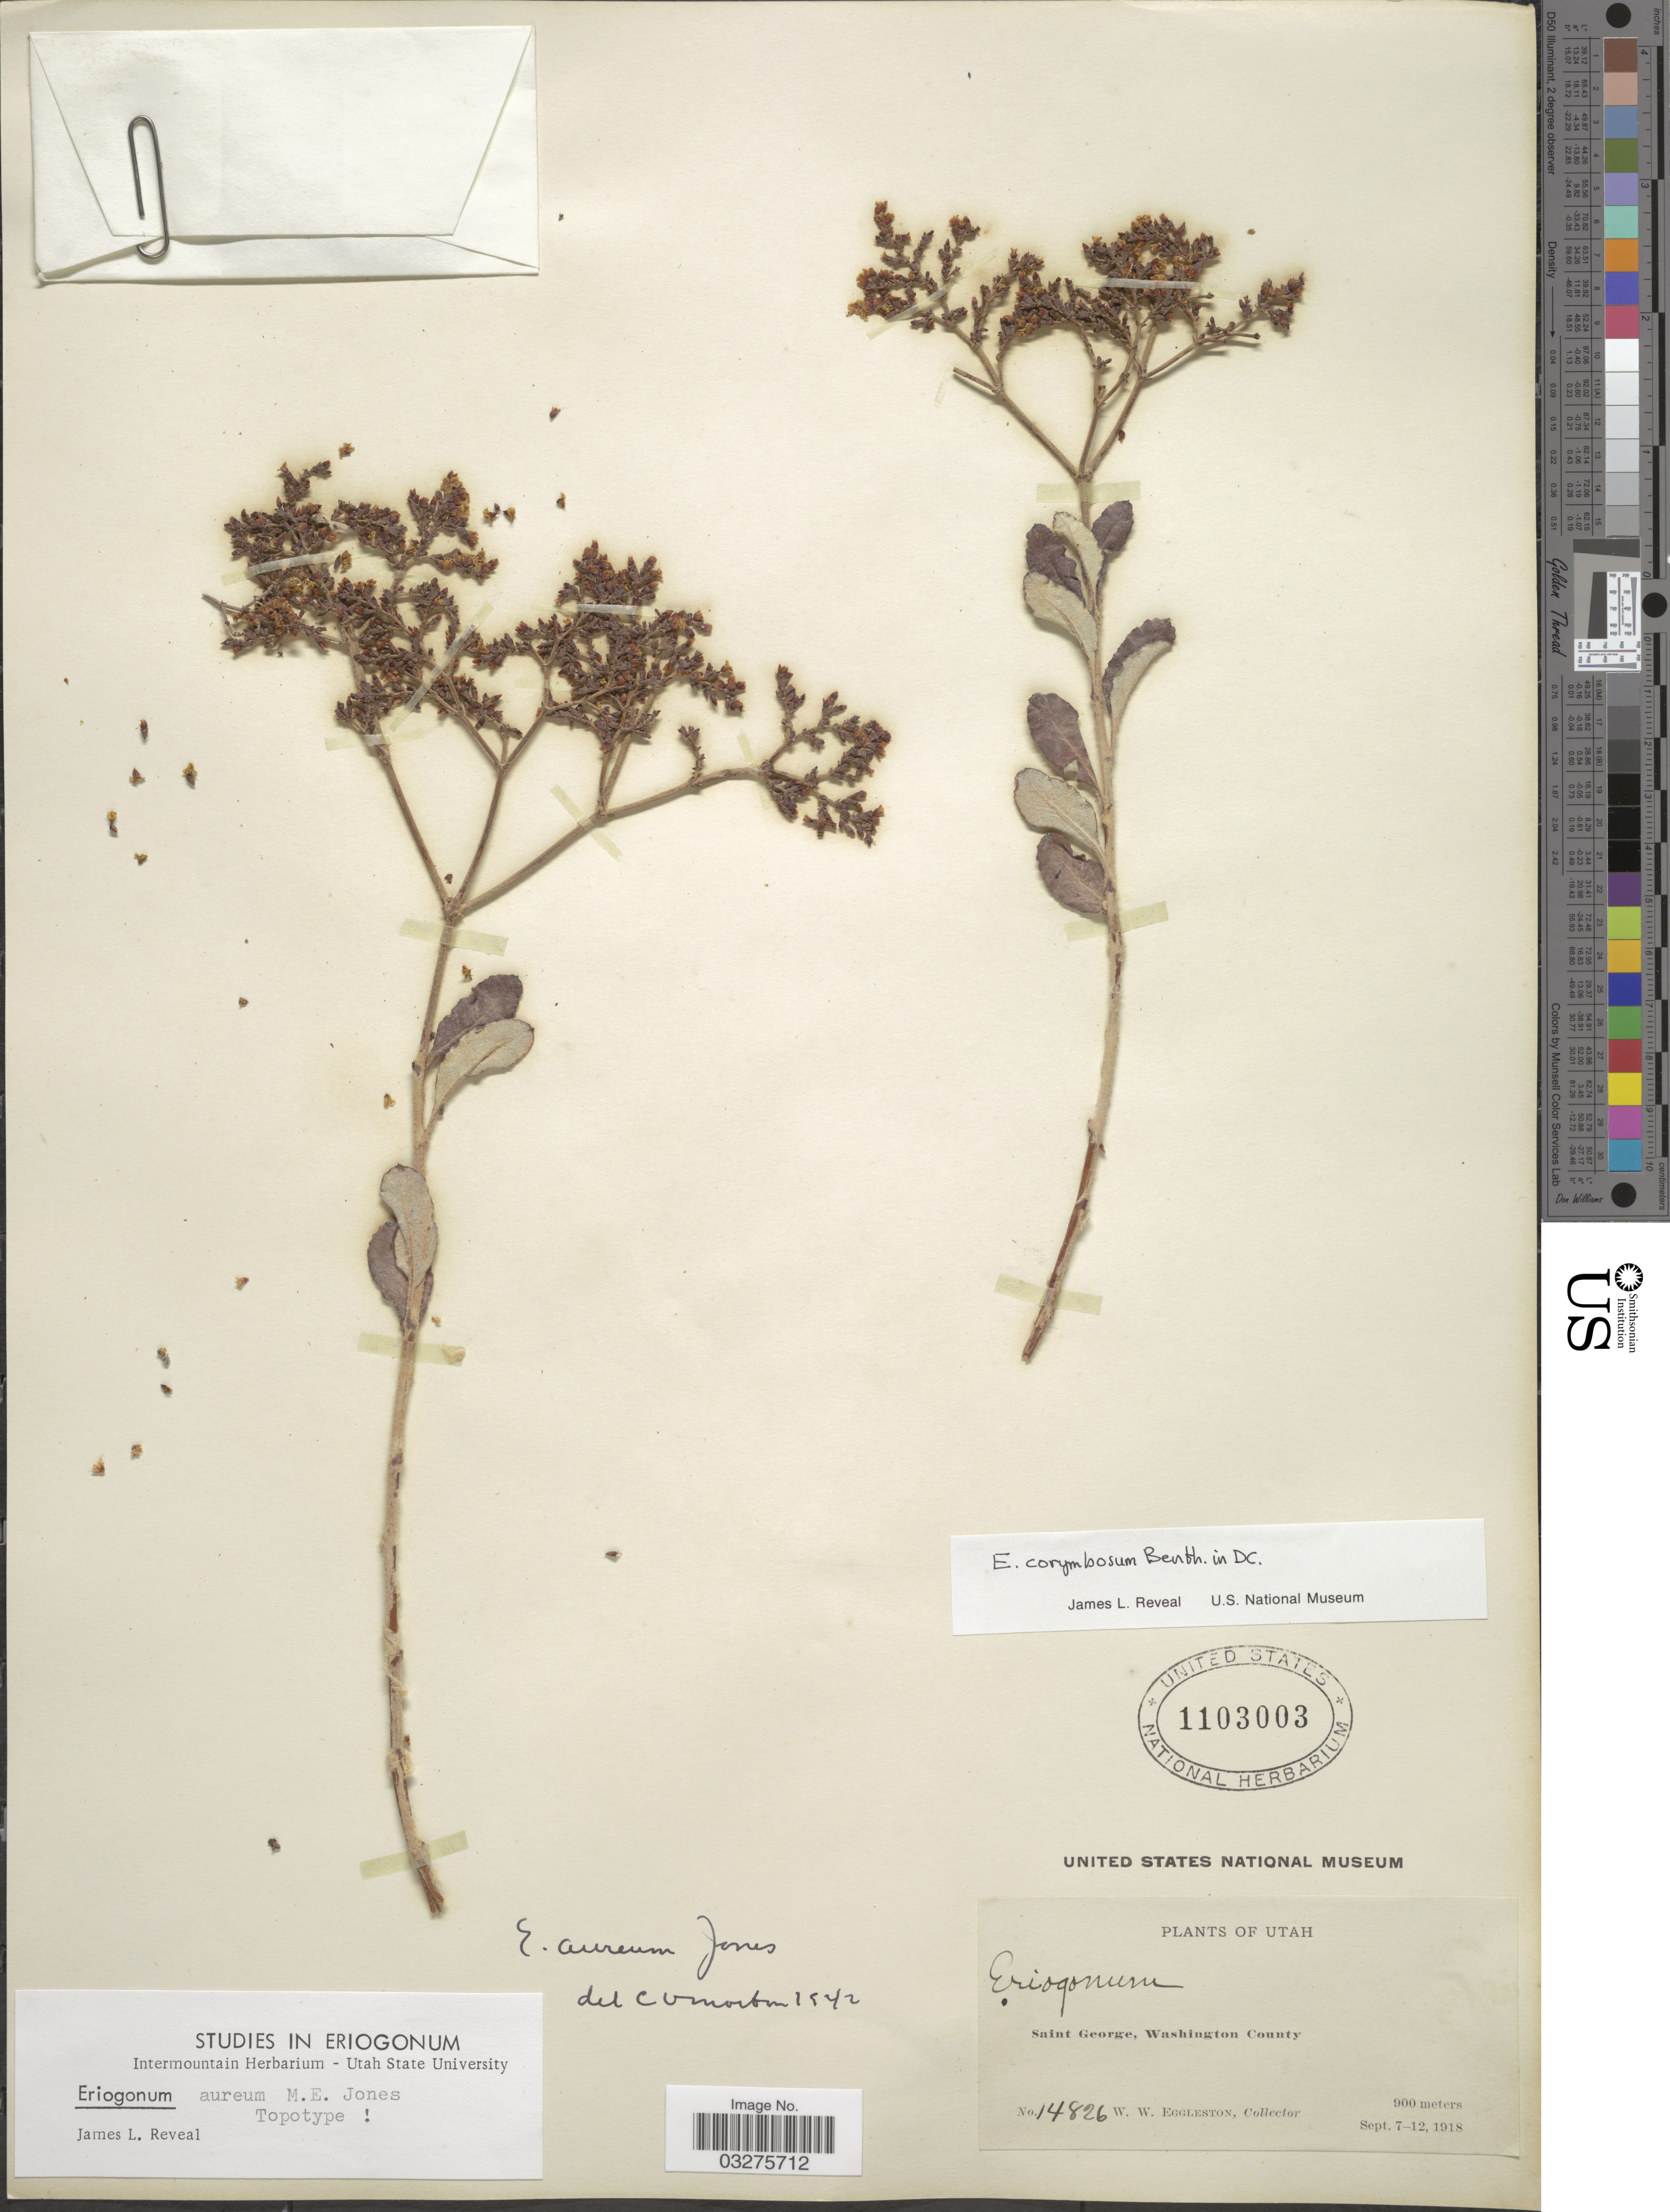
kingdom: Plantae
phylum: Tracheophyta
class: Magnoliopsida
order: Caryophyllales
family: Polygonaceae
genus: Eriogonum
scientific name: Eriogonum corymbosum var. matthewsiae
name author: Reveal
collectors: W. W. Eggleston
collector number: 14826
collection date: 1918-09-07/1918-09-12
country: United States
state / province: Utah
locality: Saint George, Washington County.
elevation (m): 900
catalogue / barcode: US 1103003